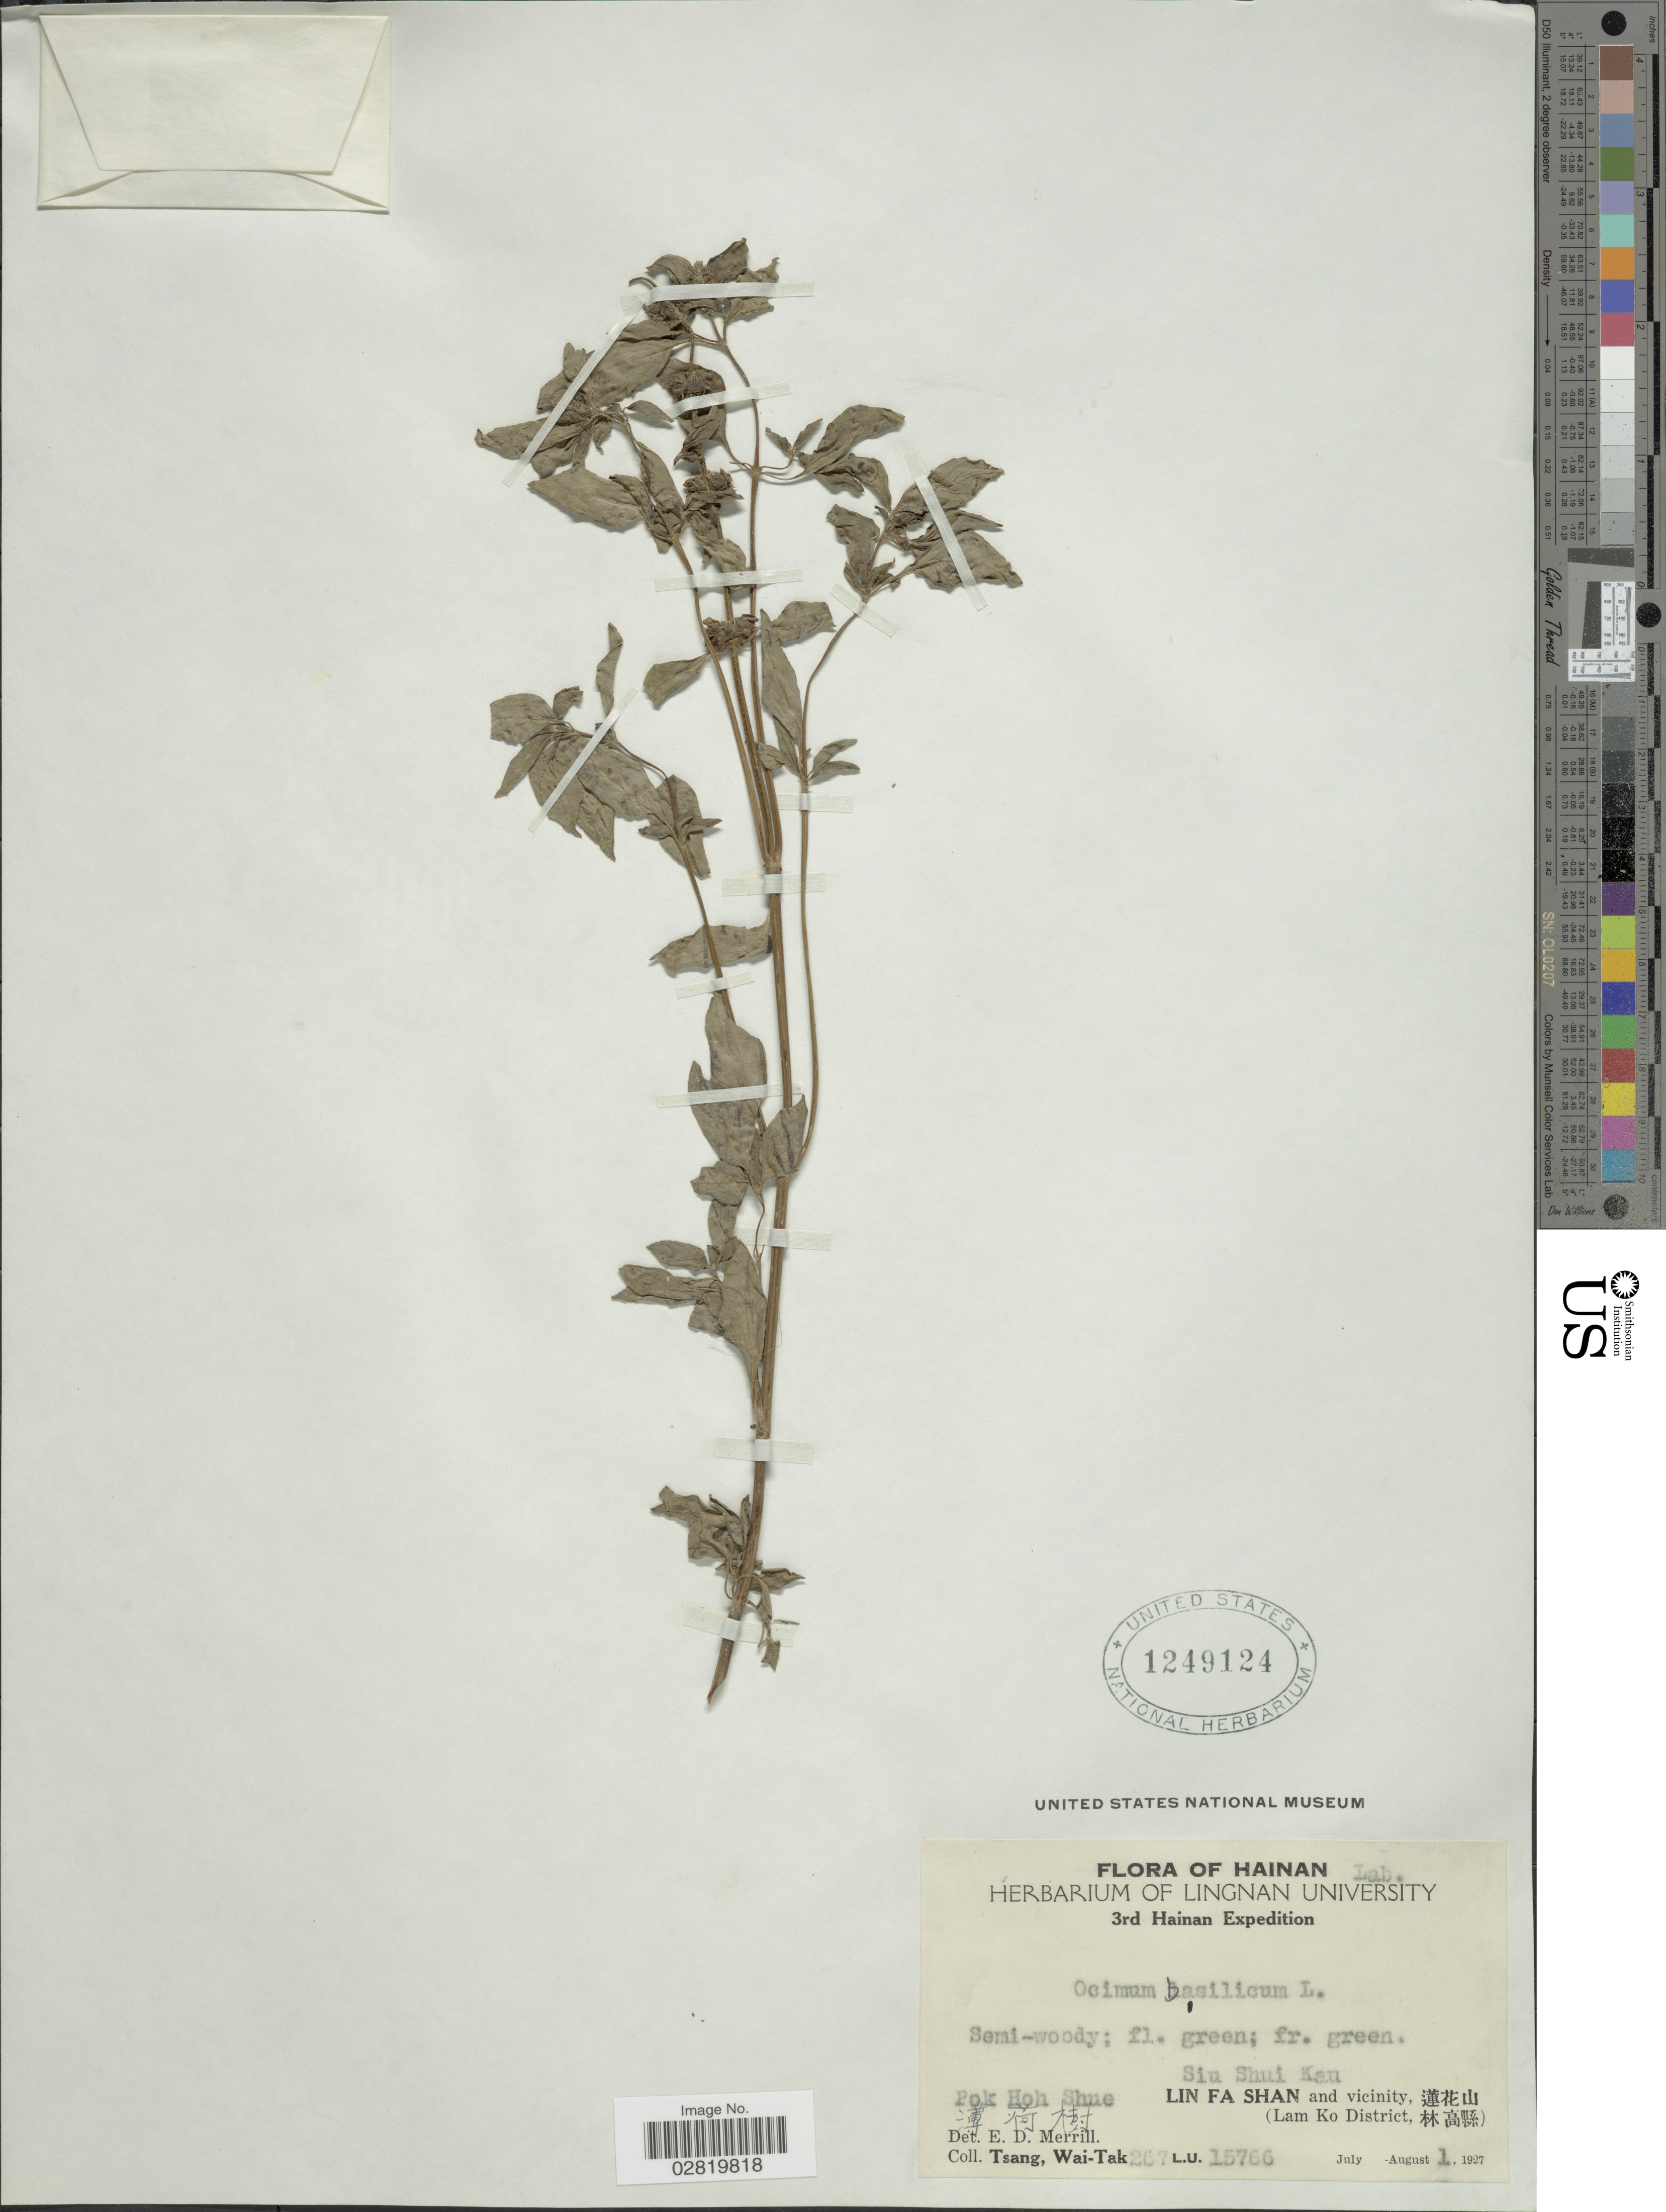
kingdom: Plantae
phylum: Tracheophyta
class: Magnoliopsida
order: Lamiales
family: Lamiaceae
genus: Ocimum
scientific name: Ocimum basilicum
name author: L.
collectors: W. T. Tsang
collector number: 267/15766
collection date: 1927-08-01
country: China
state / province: Hainan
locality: Hainan, Siu Shui Kau, Lin Fa Shan and vicinity, (Lam Ko District). Pok Hoh Shue.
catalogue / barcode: US 1249124